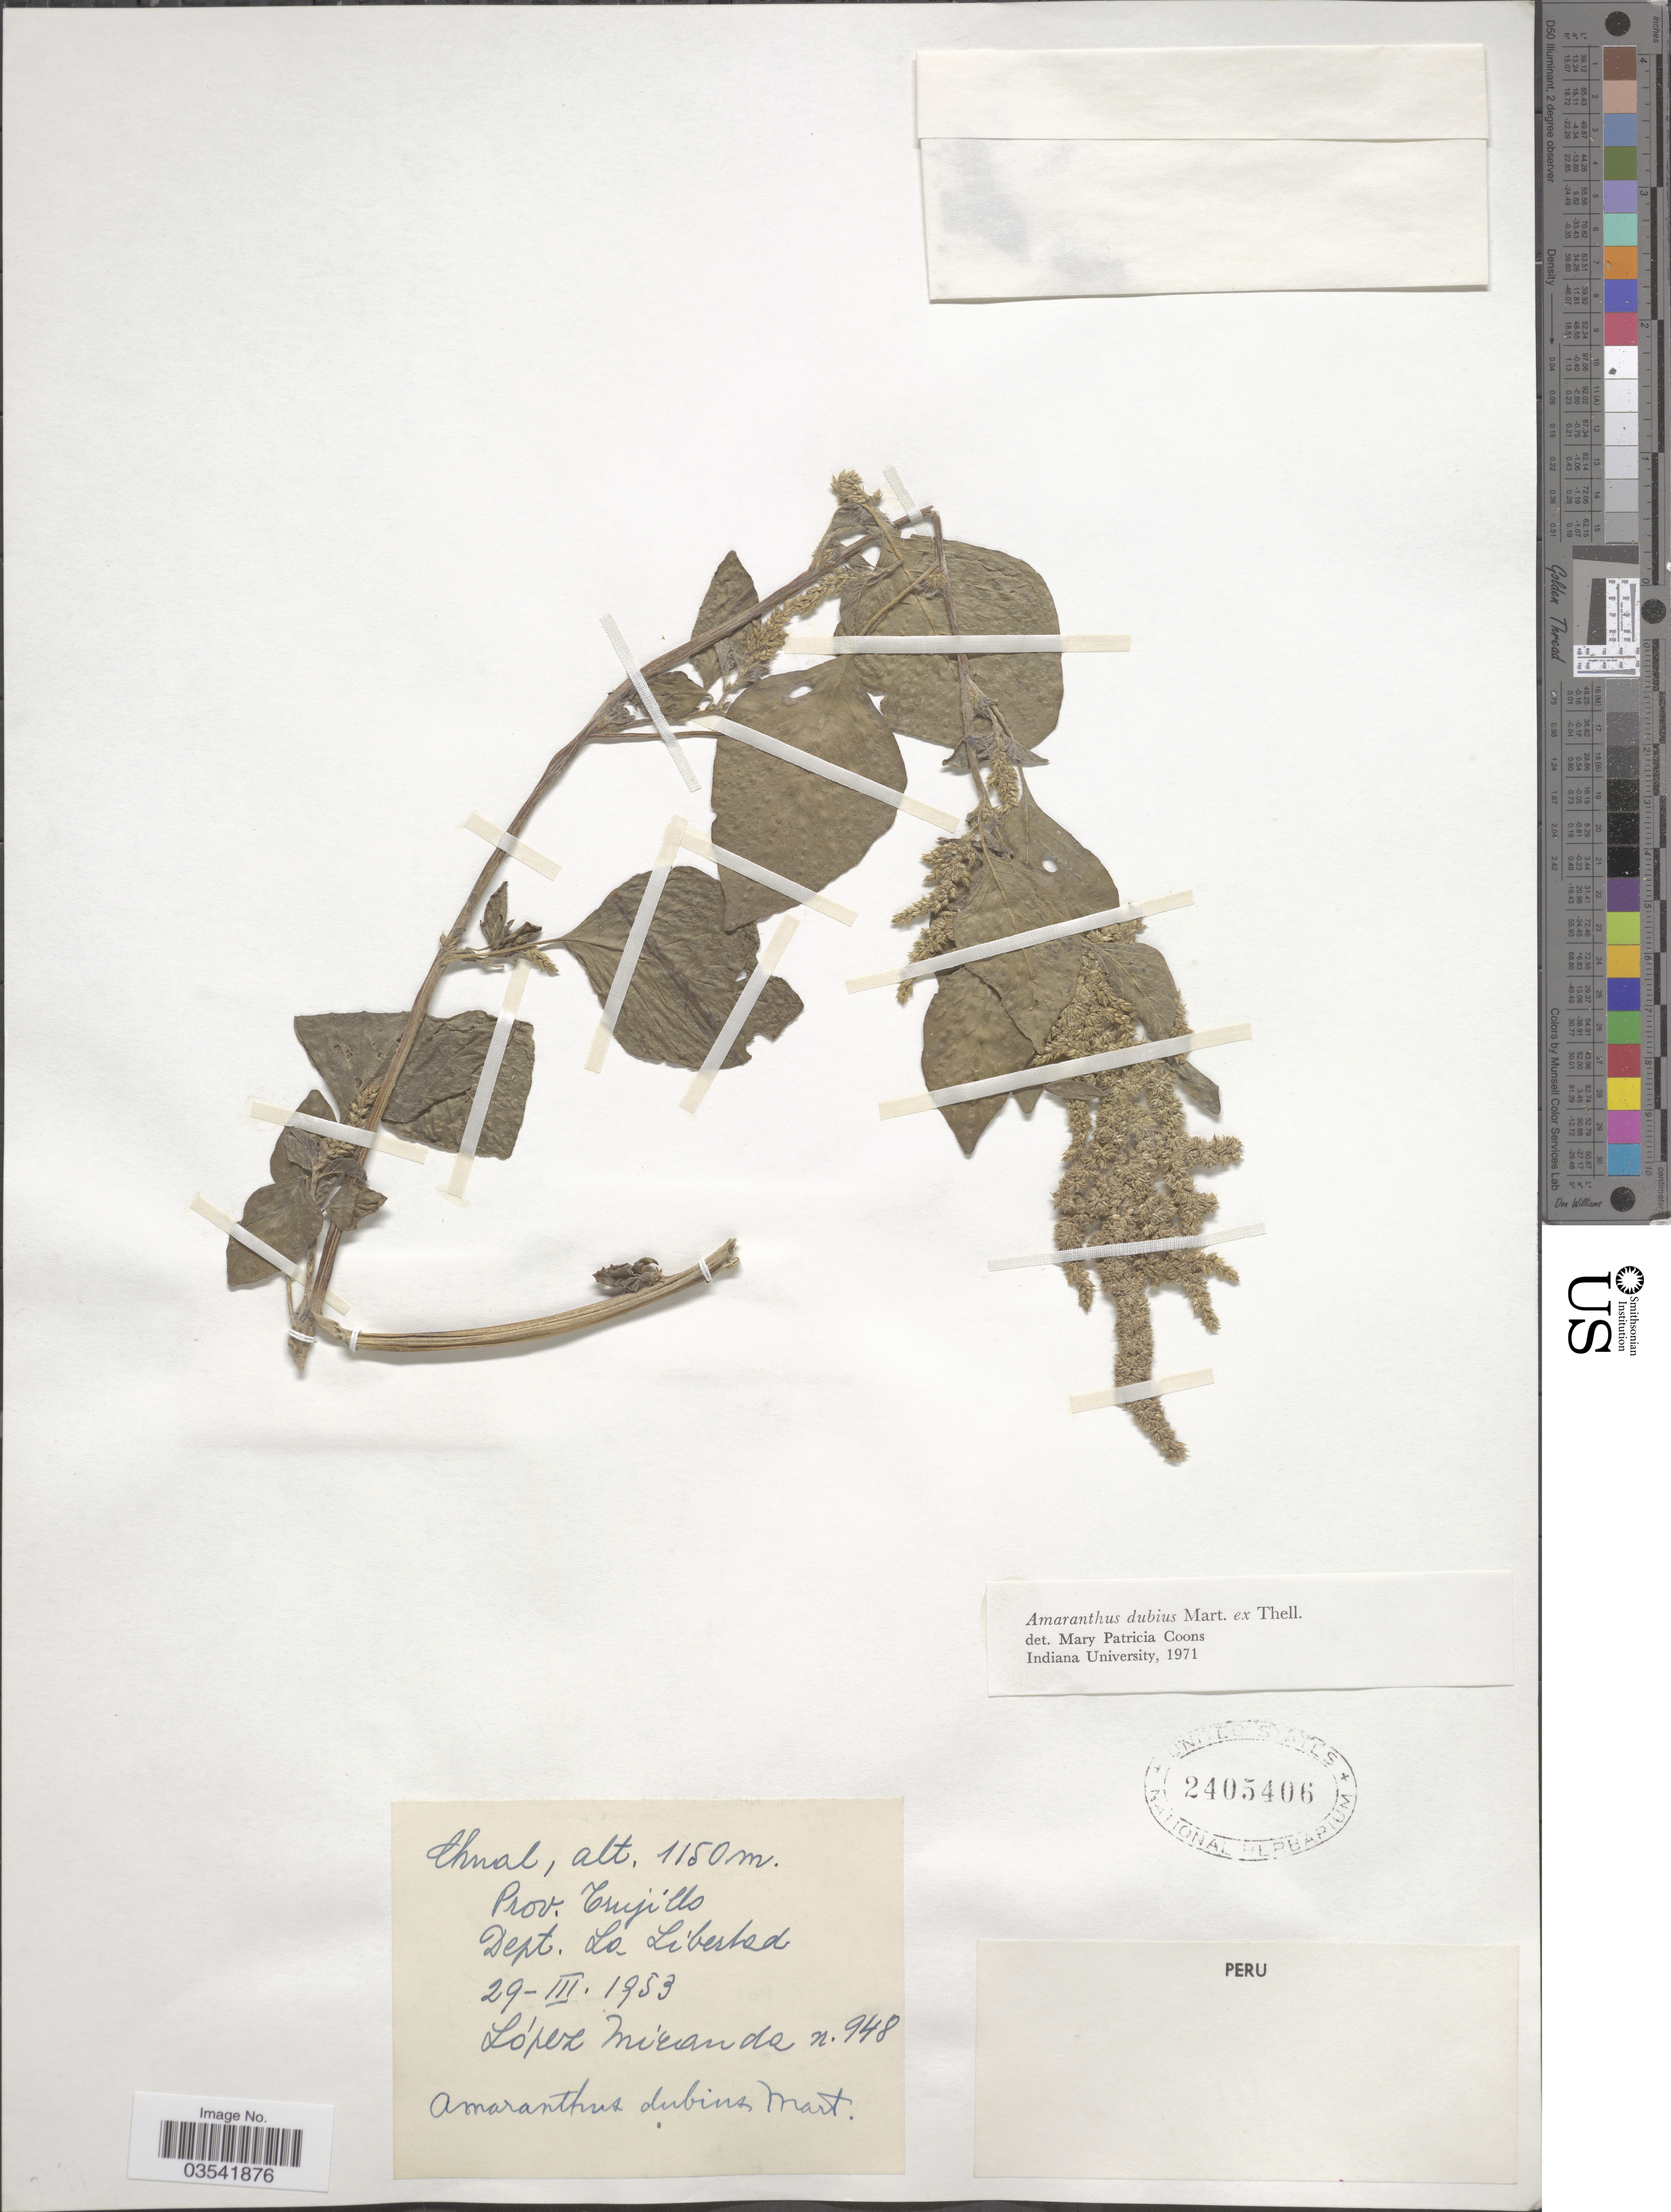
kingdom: Plantae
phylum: Tracheophyta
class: Magnoliopsida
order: Caryophyllales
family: Amaranthaceae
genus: Amaranthus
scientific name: Amaranthus dubius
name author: Mart. ex Thell.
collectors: L. Miranda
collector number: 948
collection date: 1953-03-29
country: Peru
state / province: La Libertad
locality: Chual. Prov. Trujillo. Dept. La Libertad.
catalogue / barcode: US 2405406